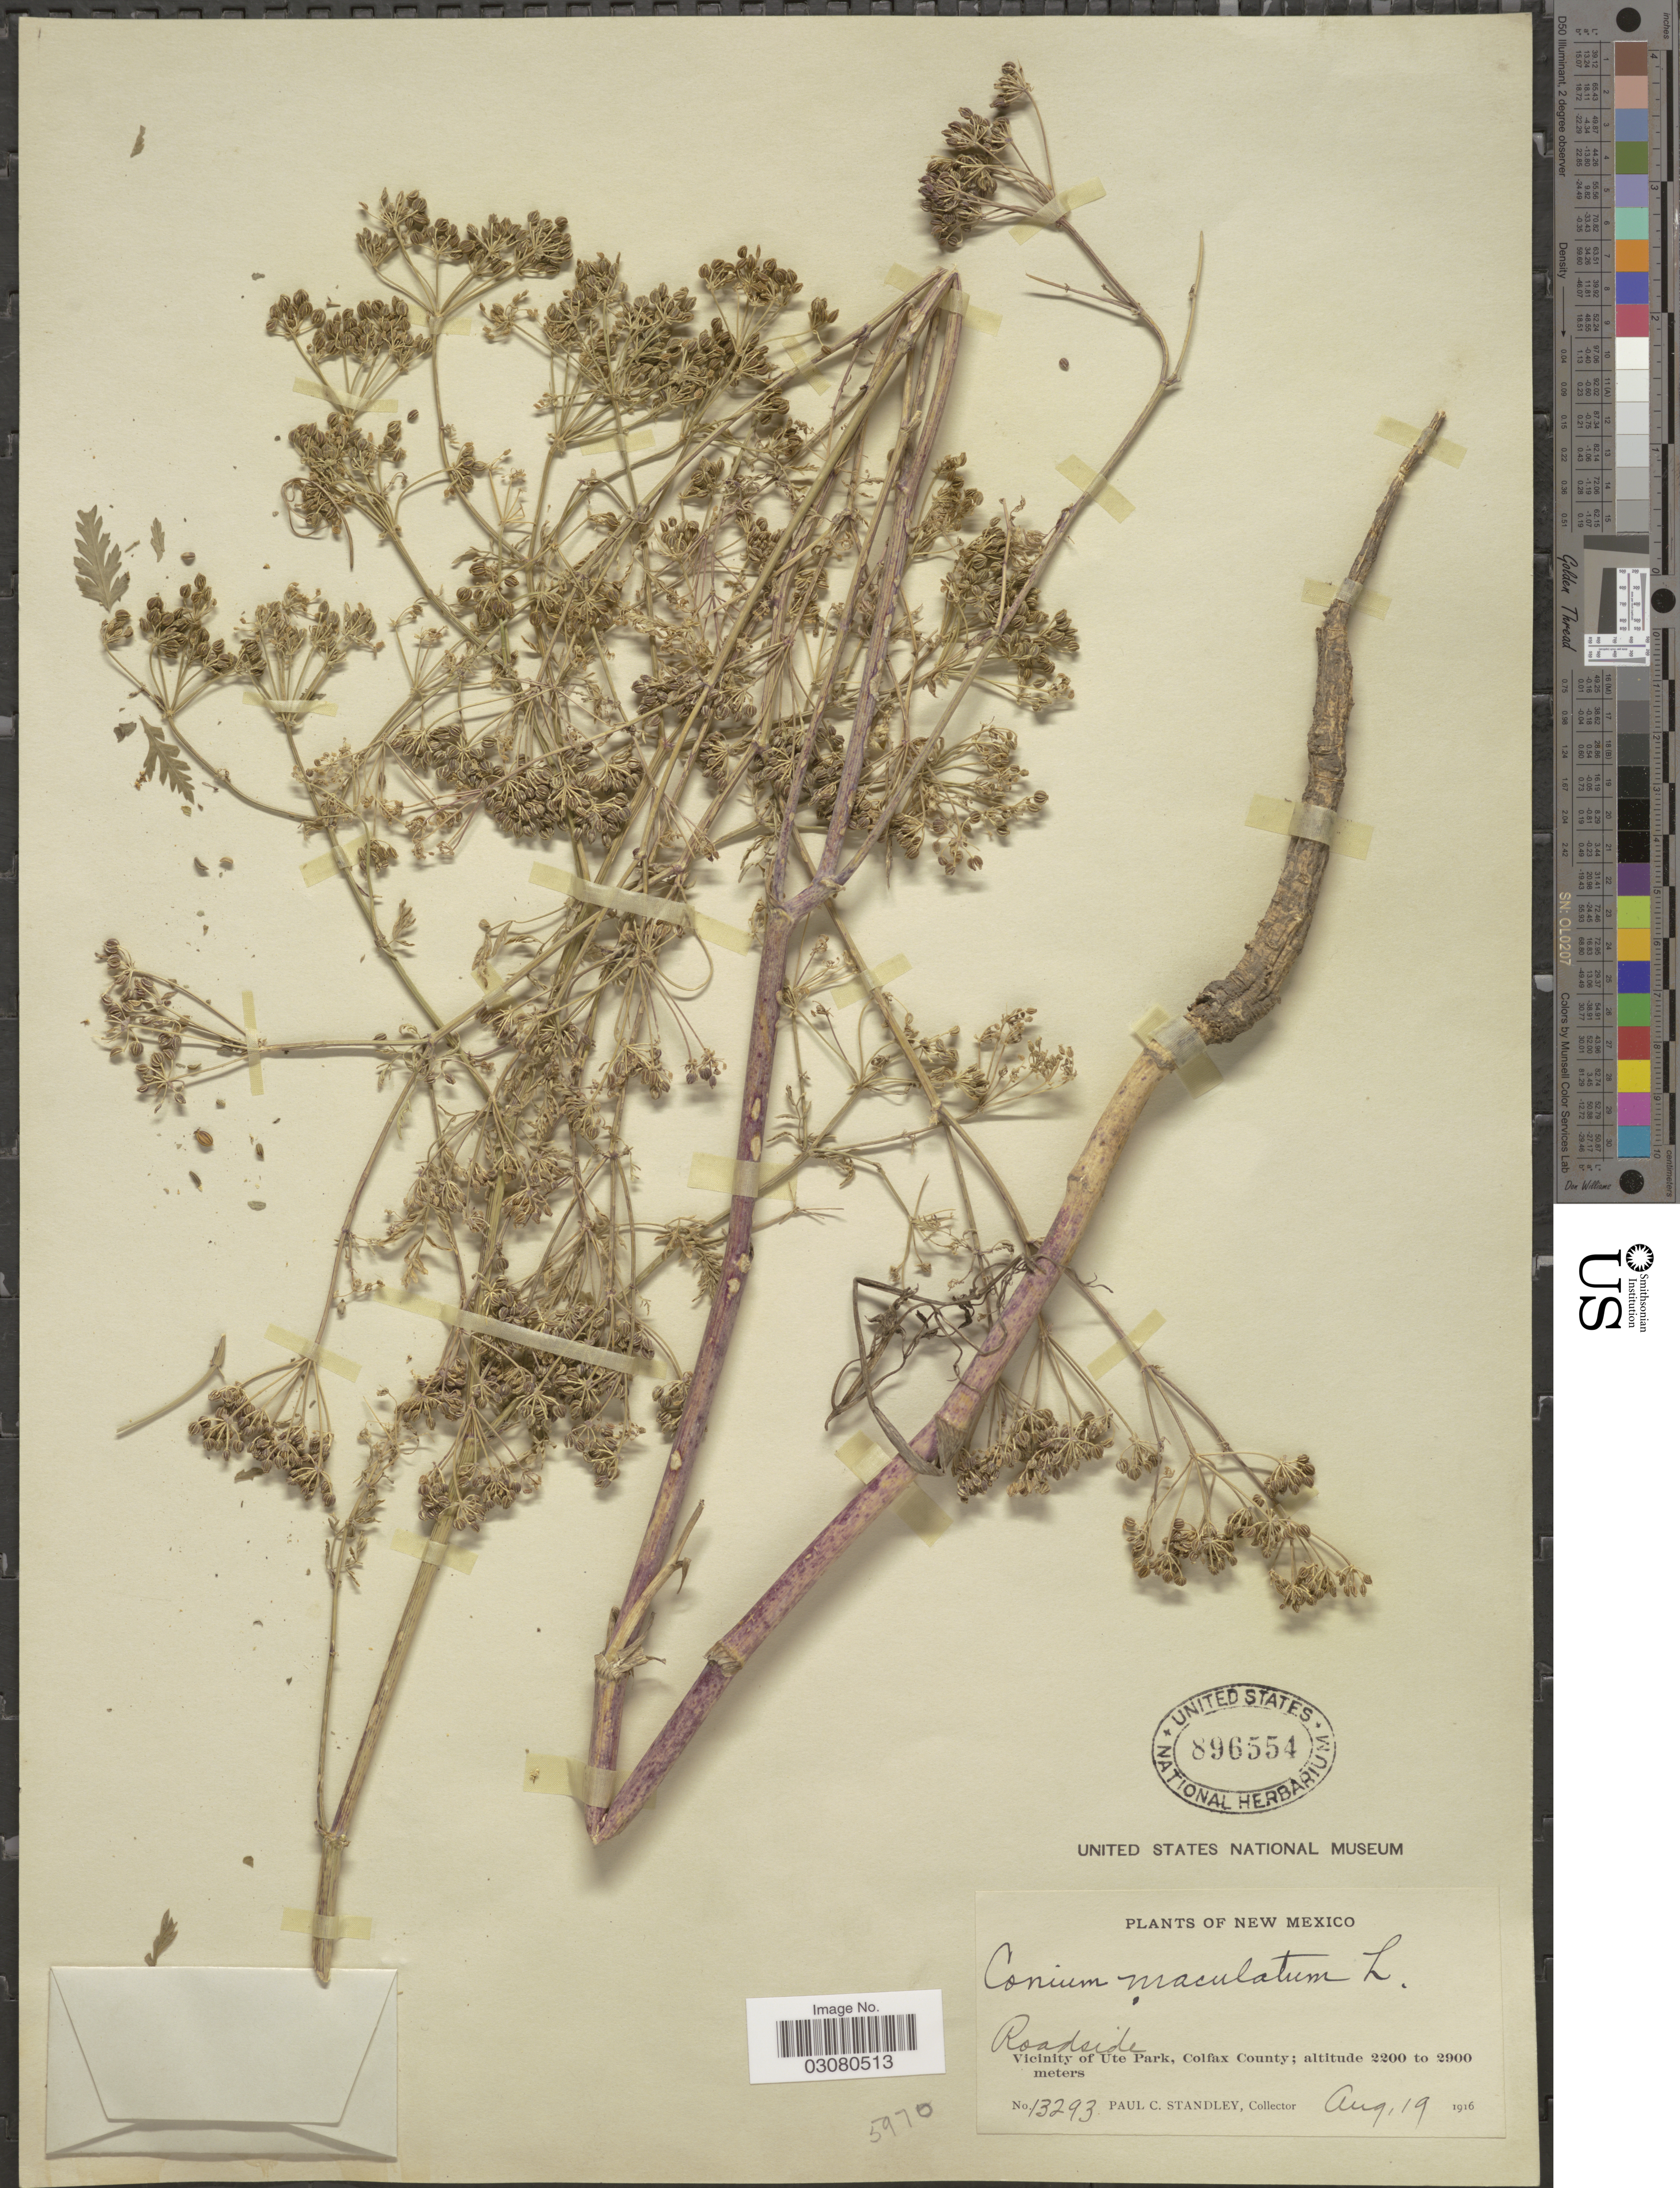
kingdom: Plantae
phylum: Tracheophyta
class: Magnoliopsida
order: Apiales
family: Apiaceae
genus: Conium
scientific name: Conium maculatum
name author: L.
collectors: P. C. Standley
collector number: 13293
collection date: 1916-08-19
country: United States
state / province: New Mexico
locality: Vicinity of Ute Park, Colfax County.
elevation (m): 2200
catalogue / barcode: US 896554